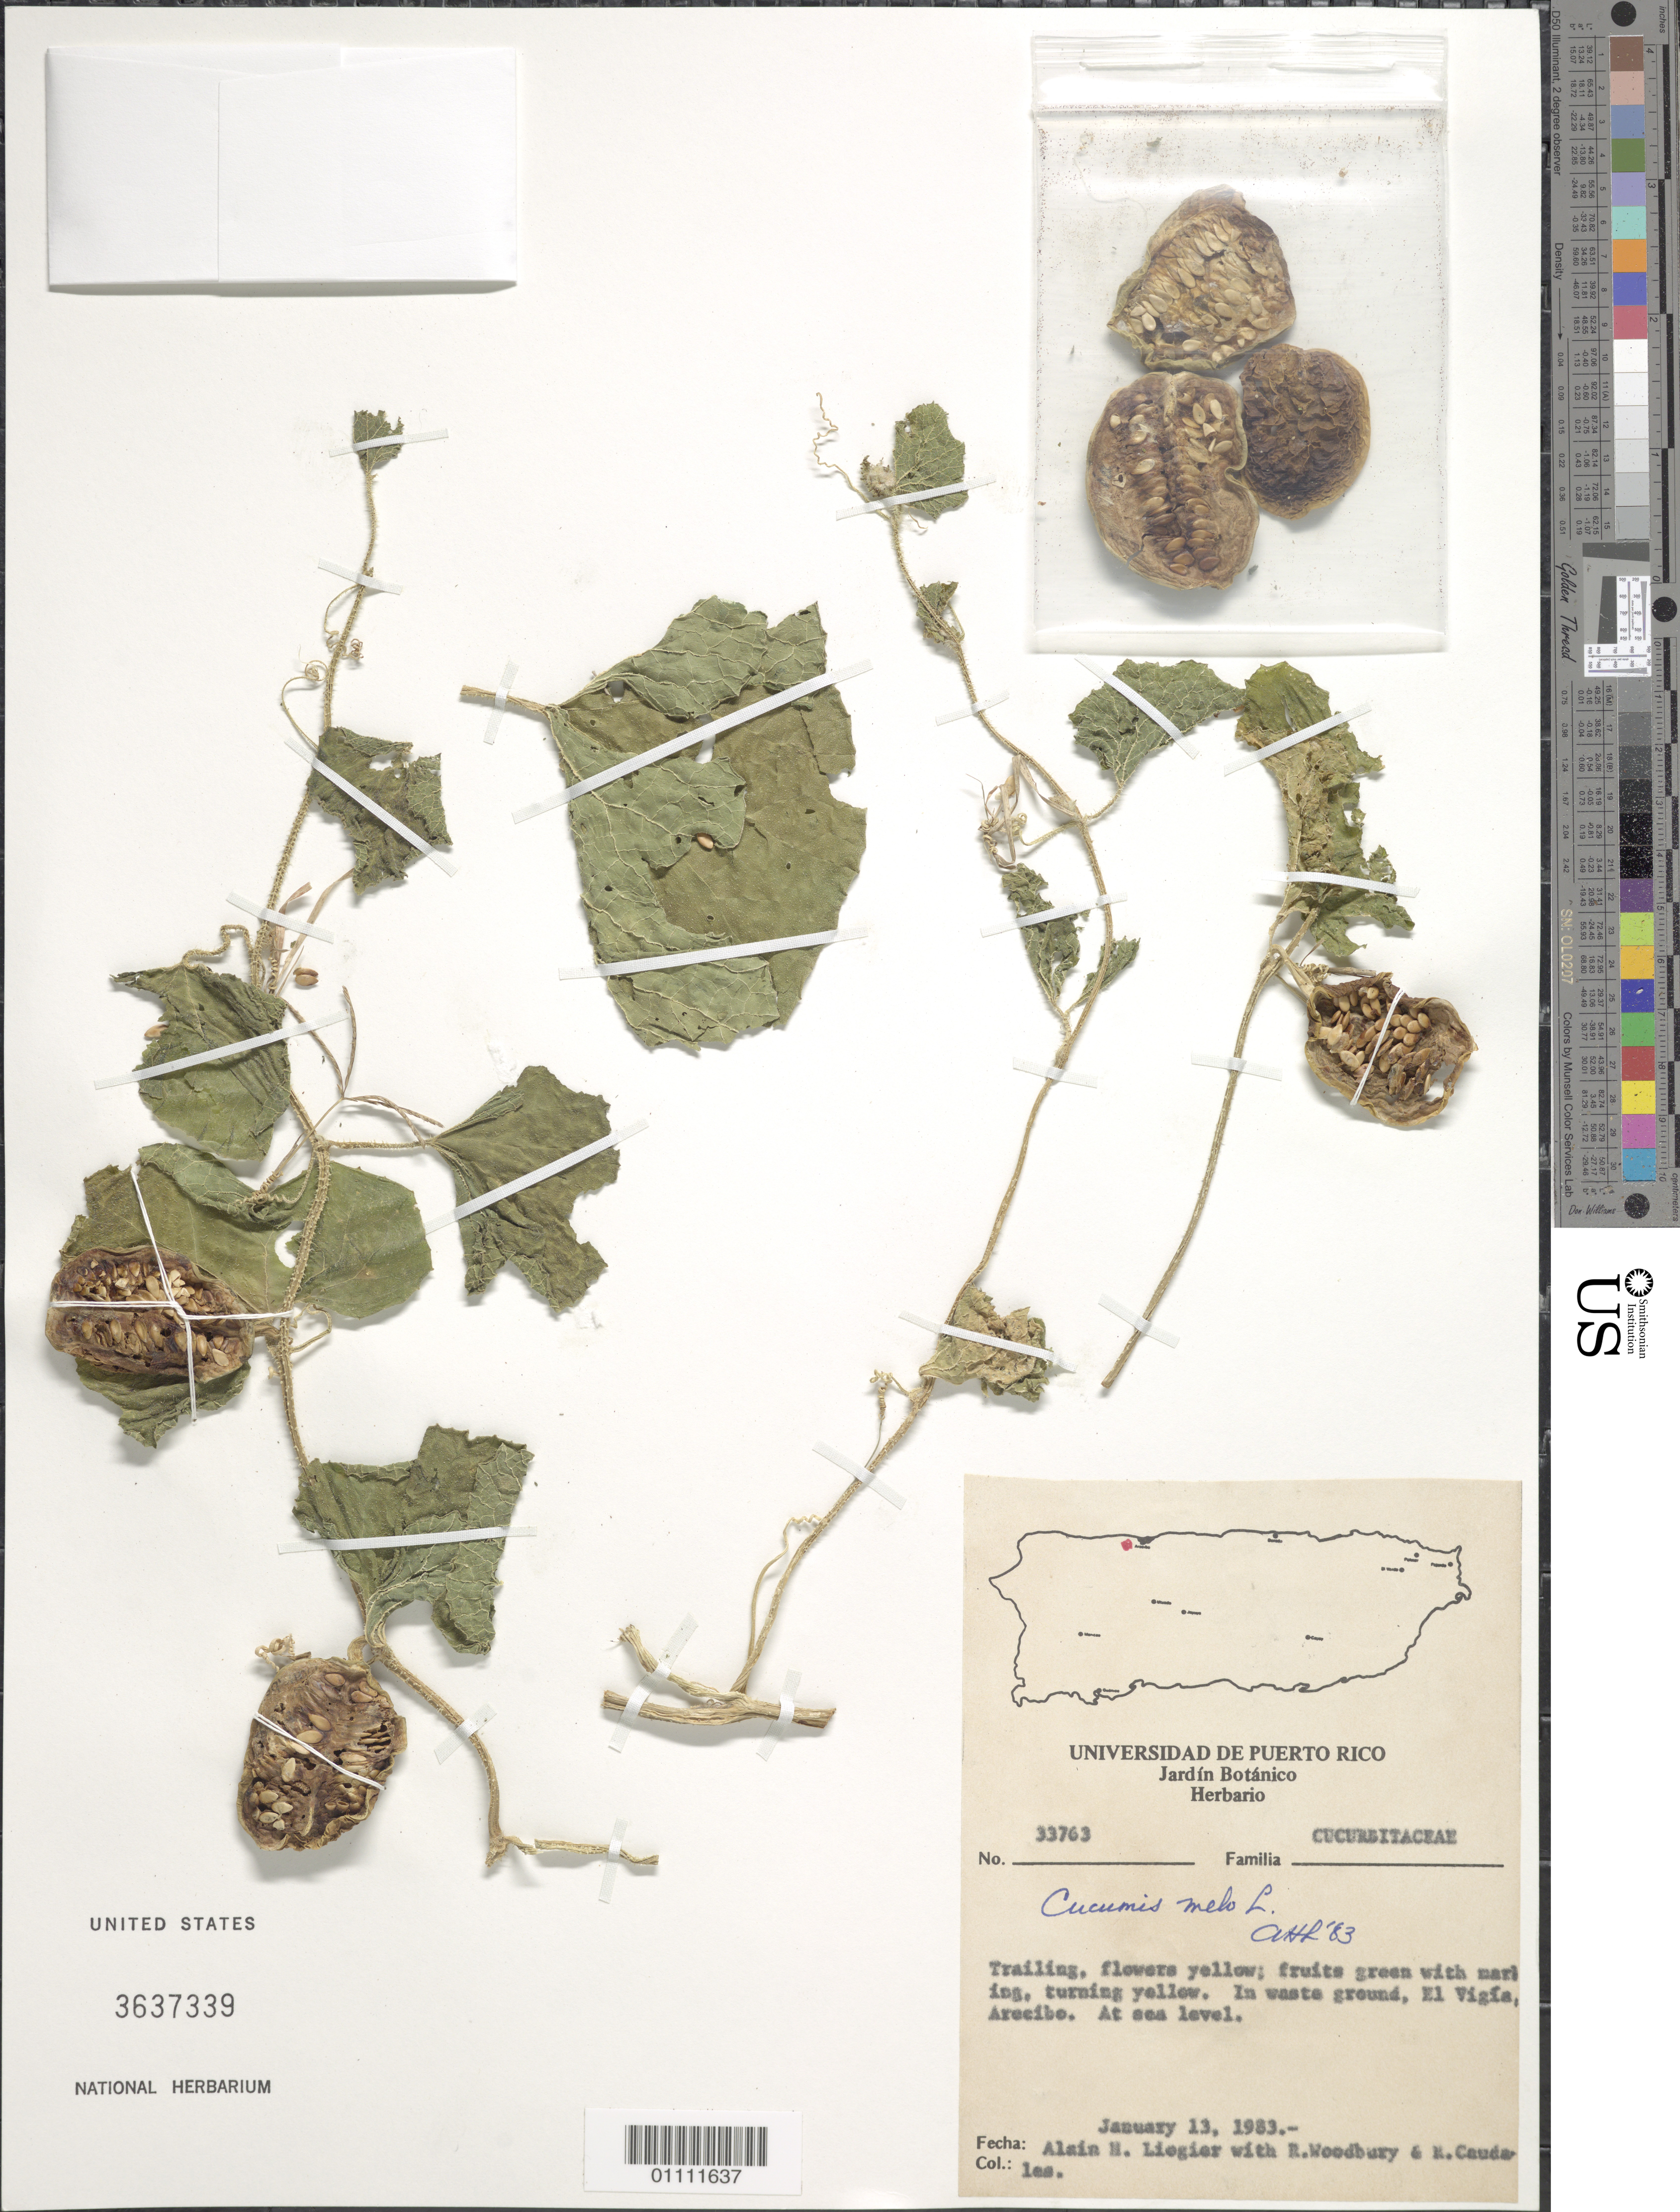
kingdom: Plantae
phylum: Tracheophyta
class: Magnoliopsida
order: Cucurbitales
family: Cucurbitaceae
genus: Cucumis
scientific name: Cucumis melo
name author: L.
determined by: Liogier, Alain H.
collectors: A. H. Liogier, R. O. Woodbury & H. Caudales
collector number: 33763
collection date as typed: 13 Jan 1983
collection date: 1983-01-13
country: Puerto Rico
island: Puerto Rico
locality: El Vigía Arecibo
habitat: In waste ground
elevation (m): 0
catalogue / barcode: US 3637339